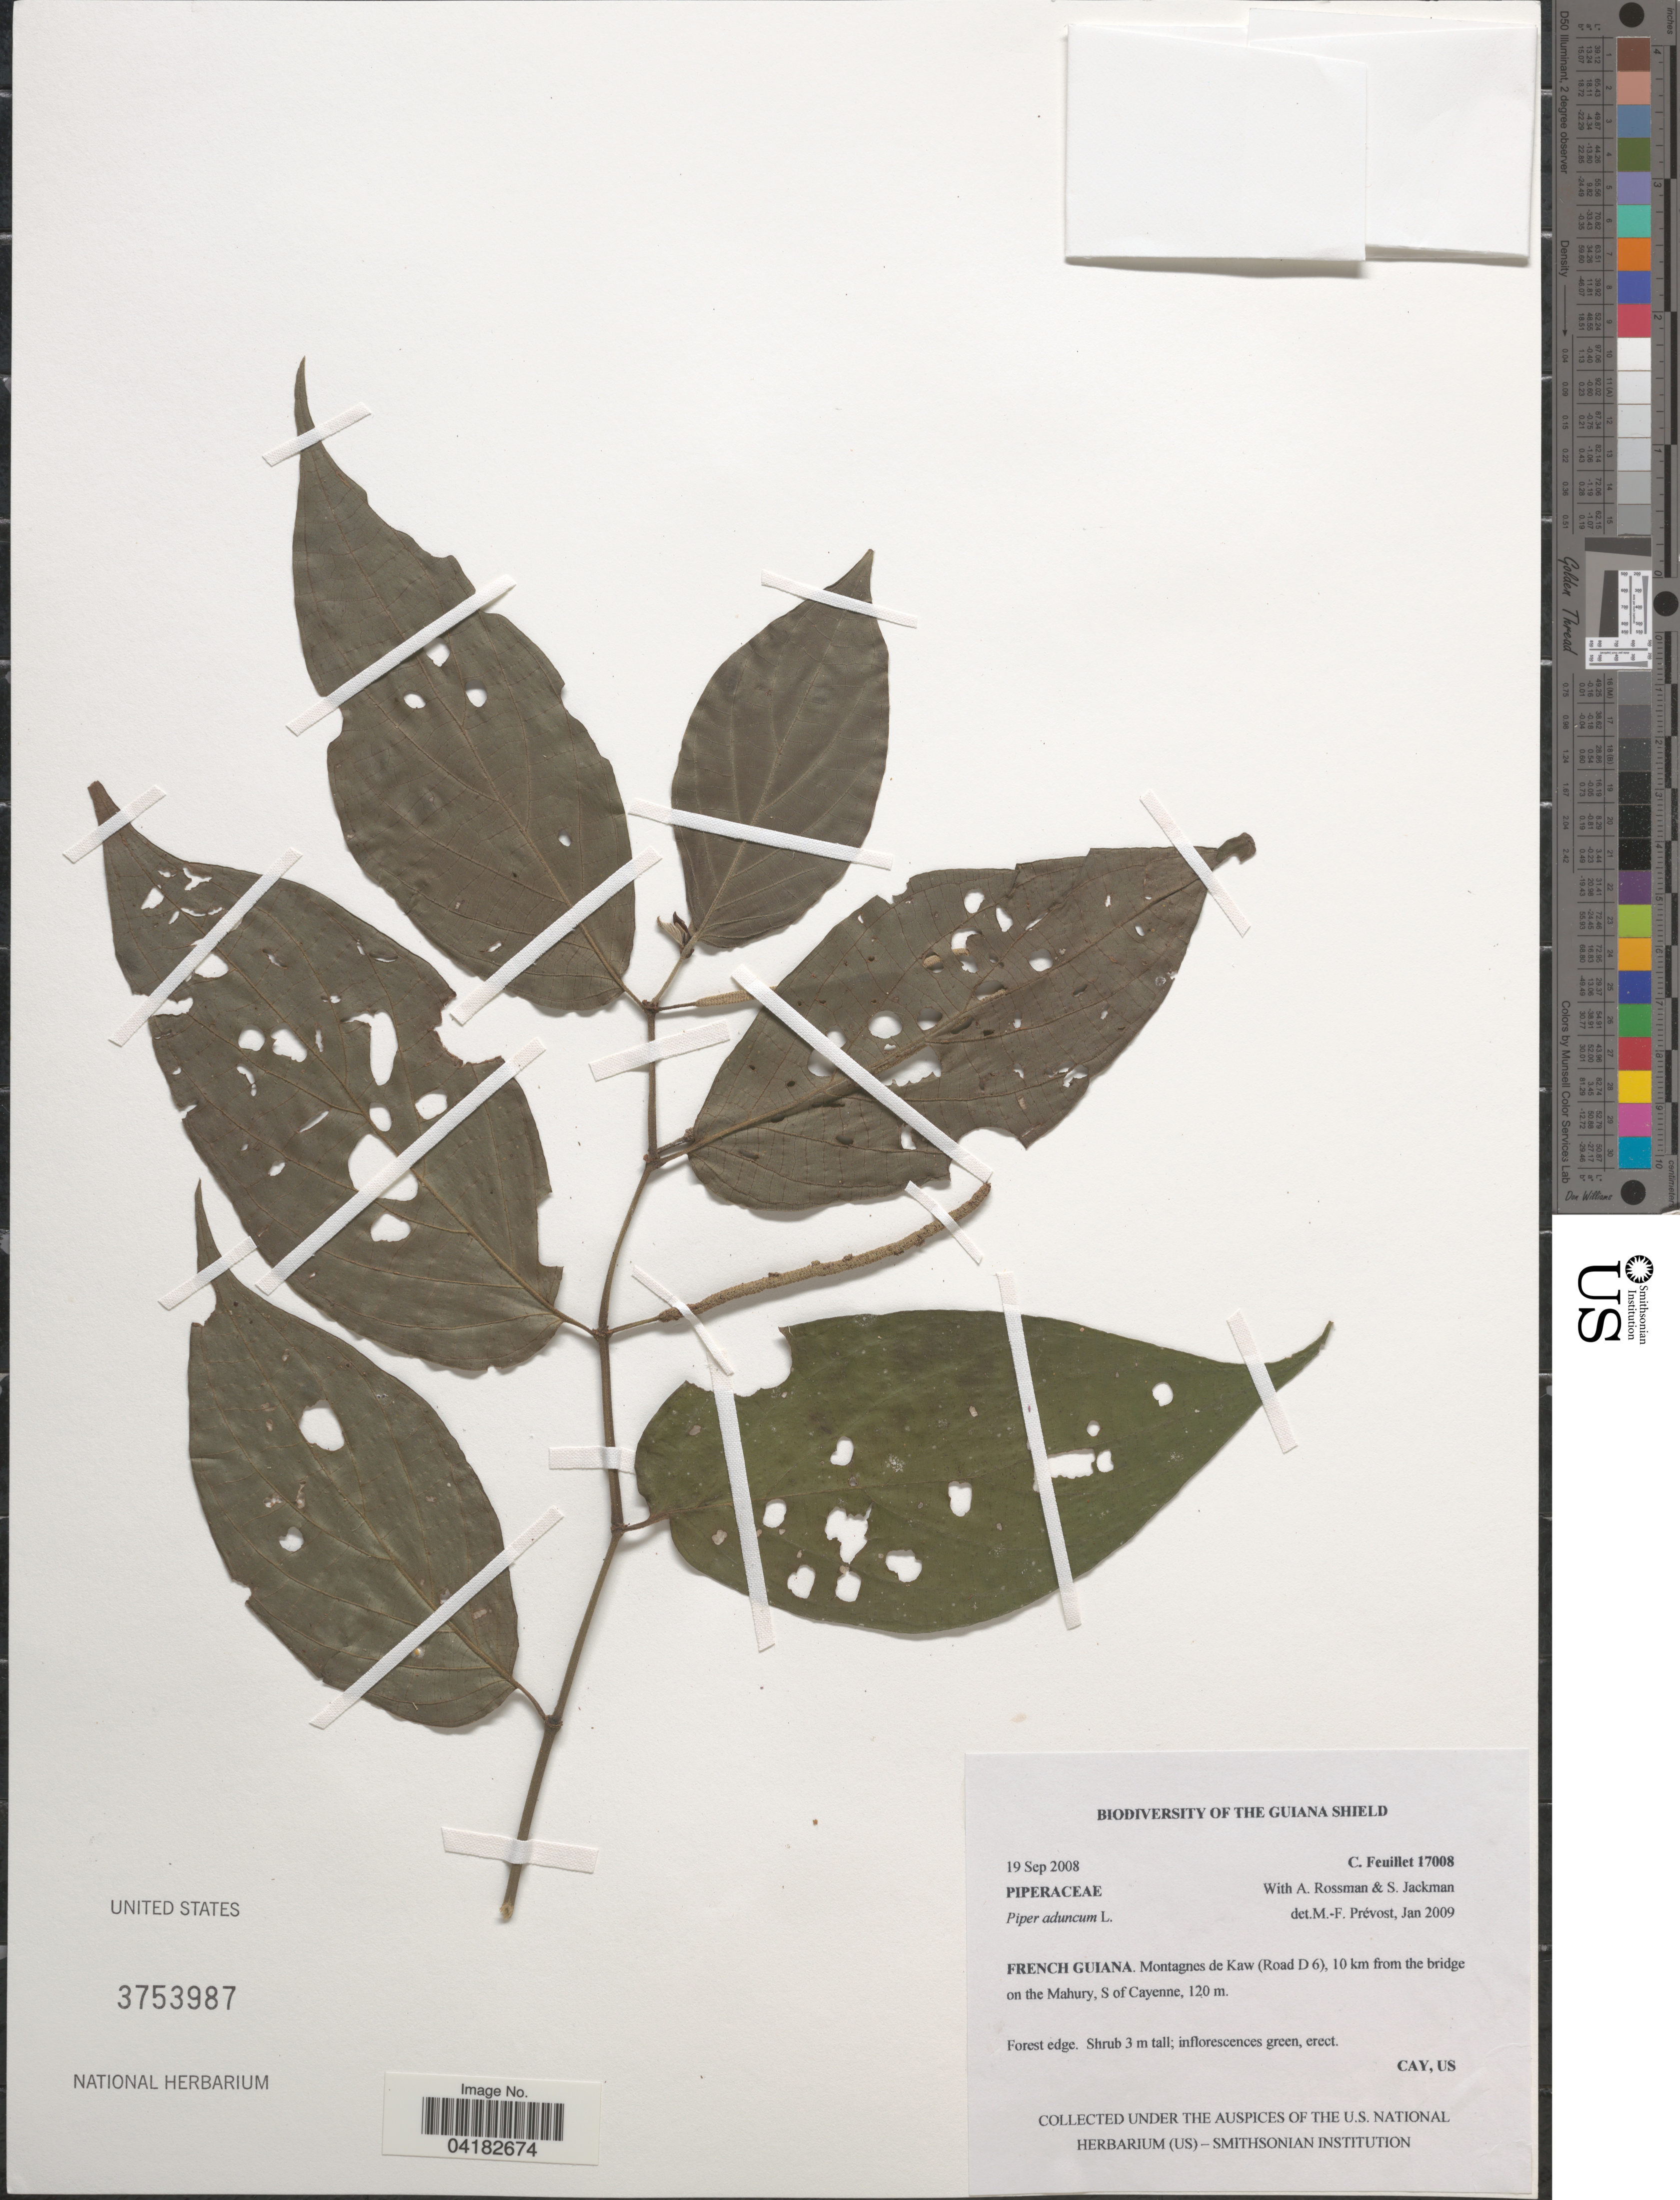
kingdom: Plantae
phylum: Tracheophyta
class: Magnoliopsida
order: Piperales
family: Piperaceae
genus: Piper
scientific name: Piper aduncum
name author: L.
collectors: C. Feuillet, A. Rossman & S. Jackman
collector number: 17008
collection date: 2008-09-19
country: French Guiana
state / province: Cayenne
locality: The Guiana Shield. Montagnes de Kaw (Road D 6), 10 km from the bridge on the Mahury, S of Cayenne.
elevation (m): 120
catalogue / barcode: US 3753987